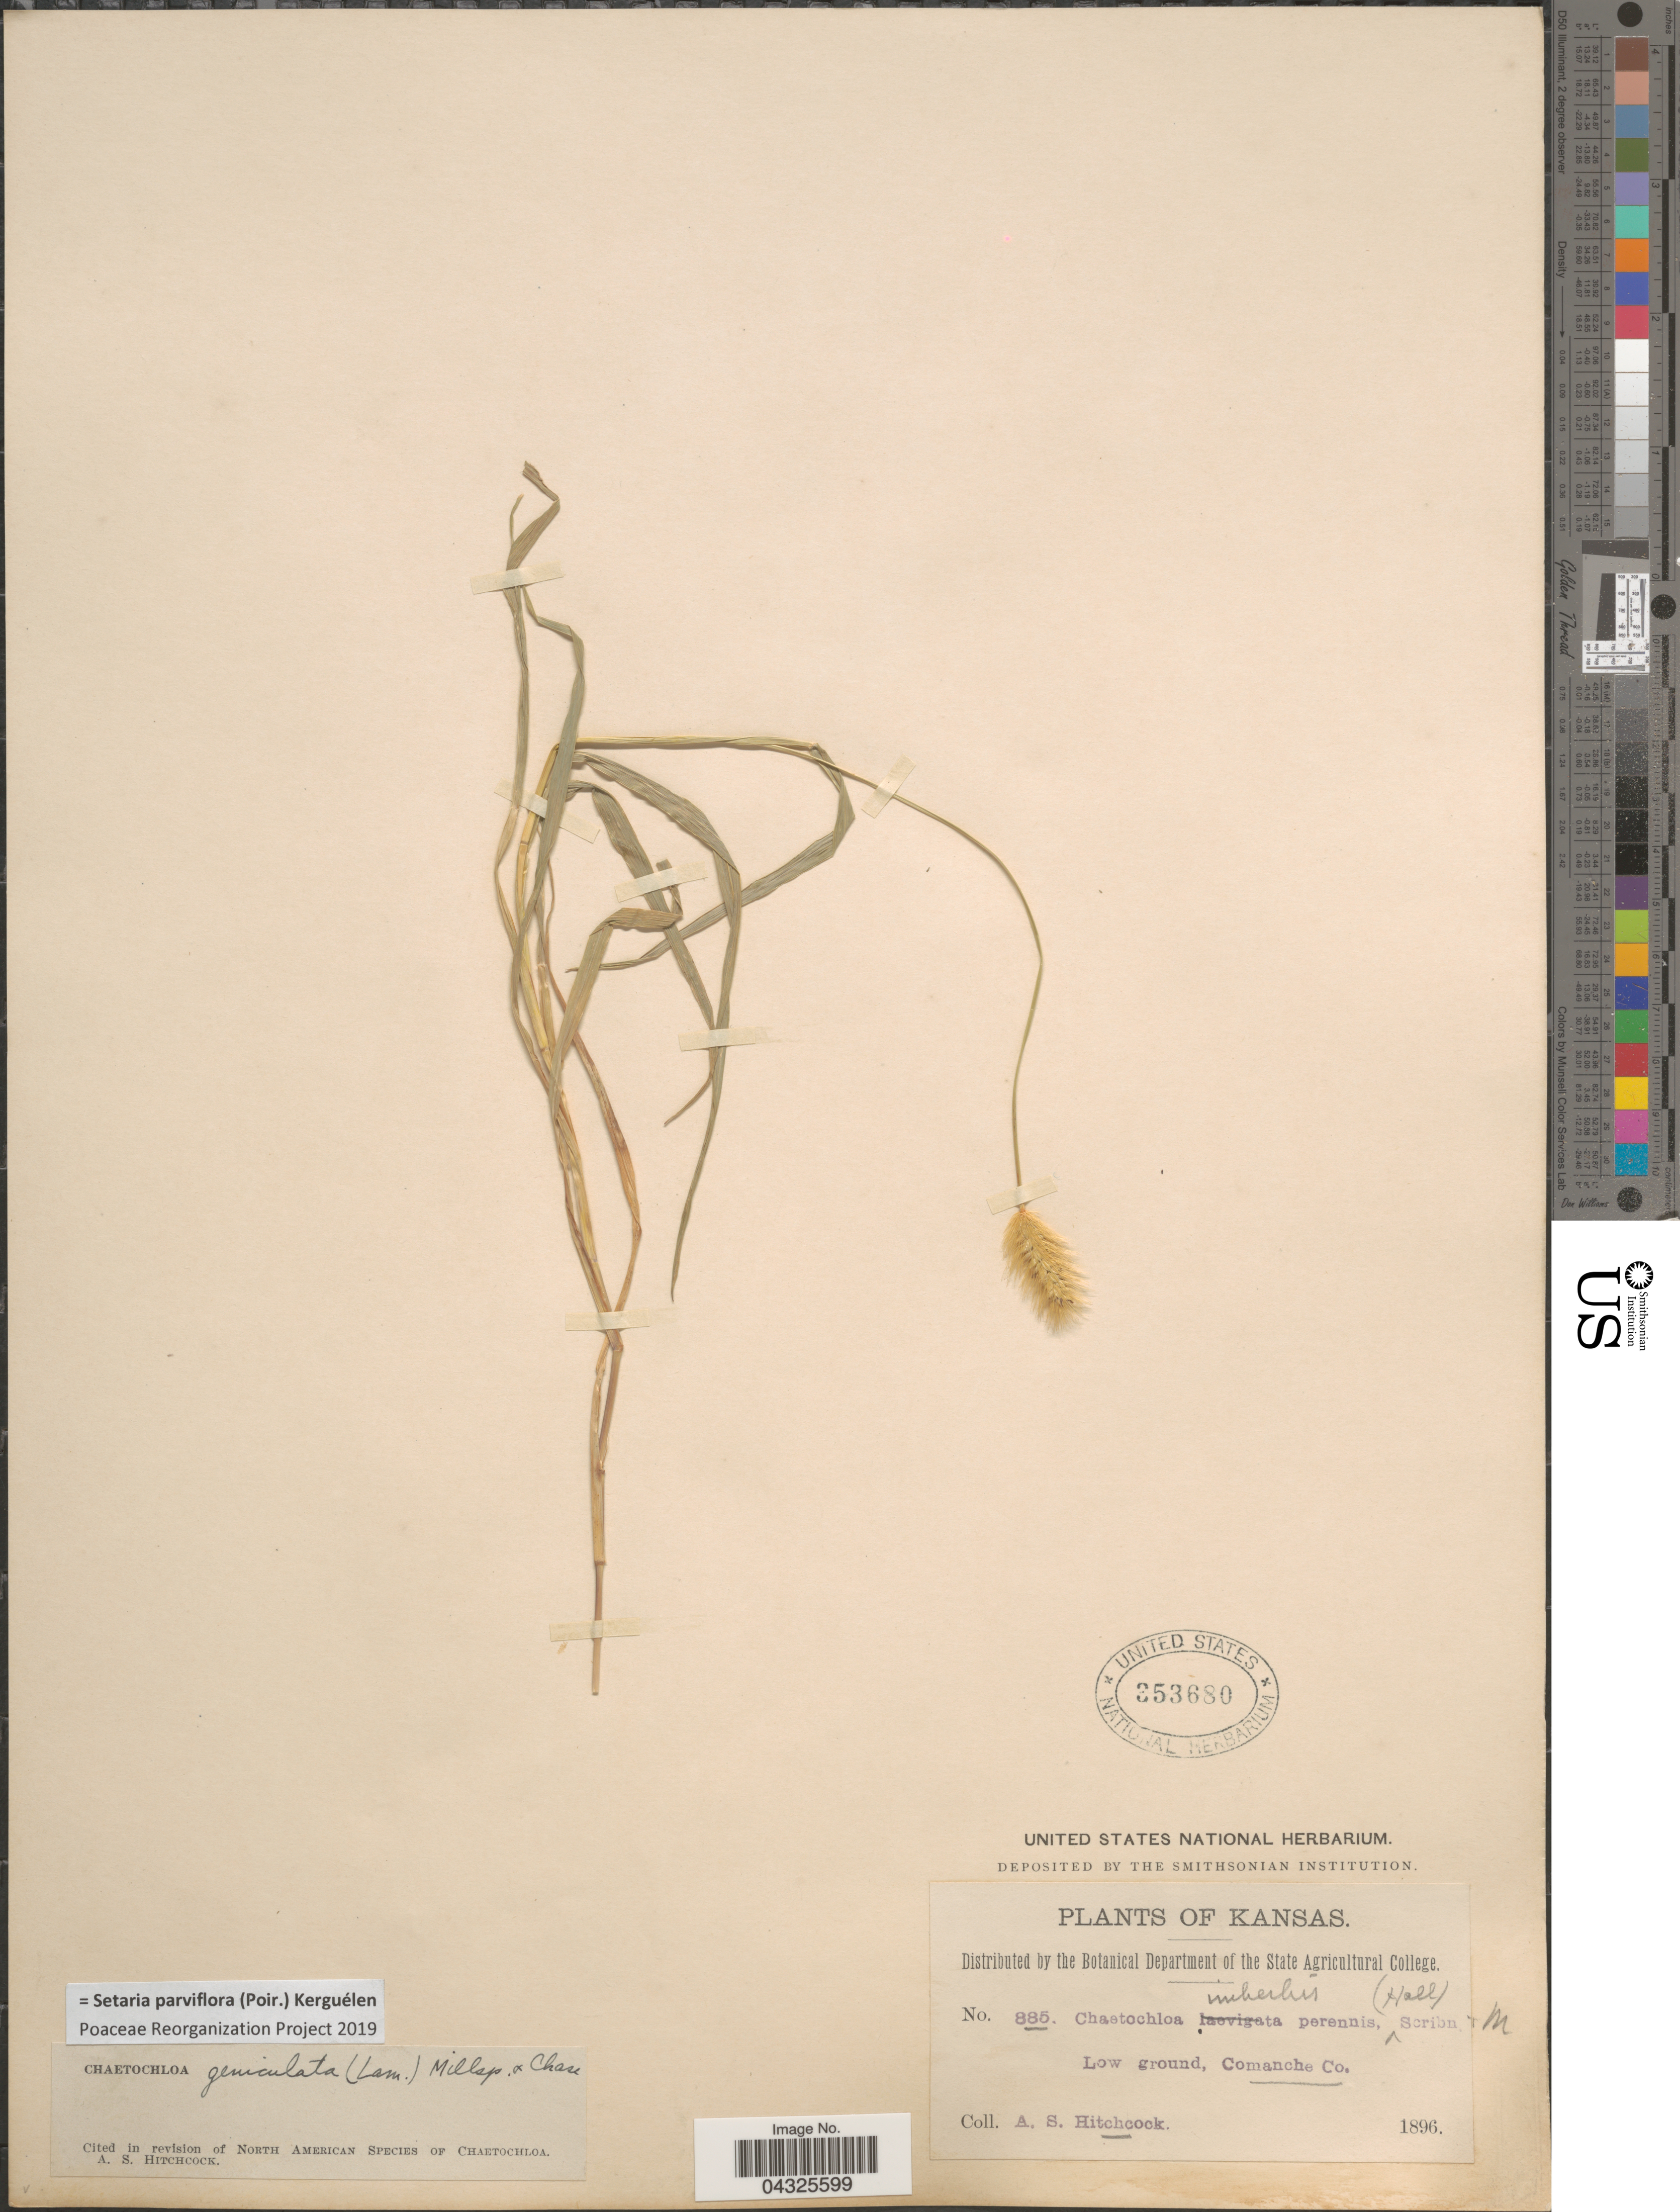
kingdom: Plantae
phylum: Tracheophyta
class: Liliopsida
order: Poales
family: Poaceae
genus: Setaria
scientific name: Setaria parviflora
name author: (Poir.) Kerguélen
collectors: A. S. Hitchcock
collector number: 885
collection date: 1896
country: United States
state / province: Kansas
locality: Comanche Co.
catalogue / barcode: US 353680